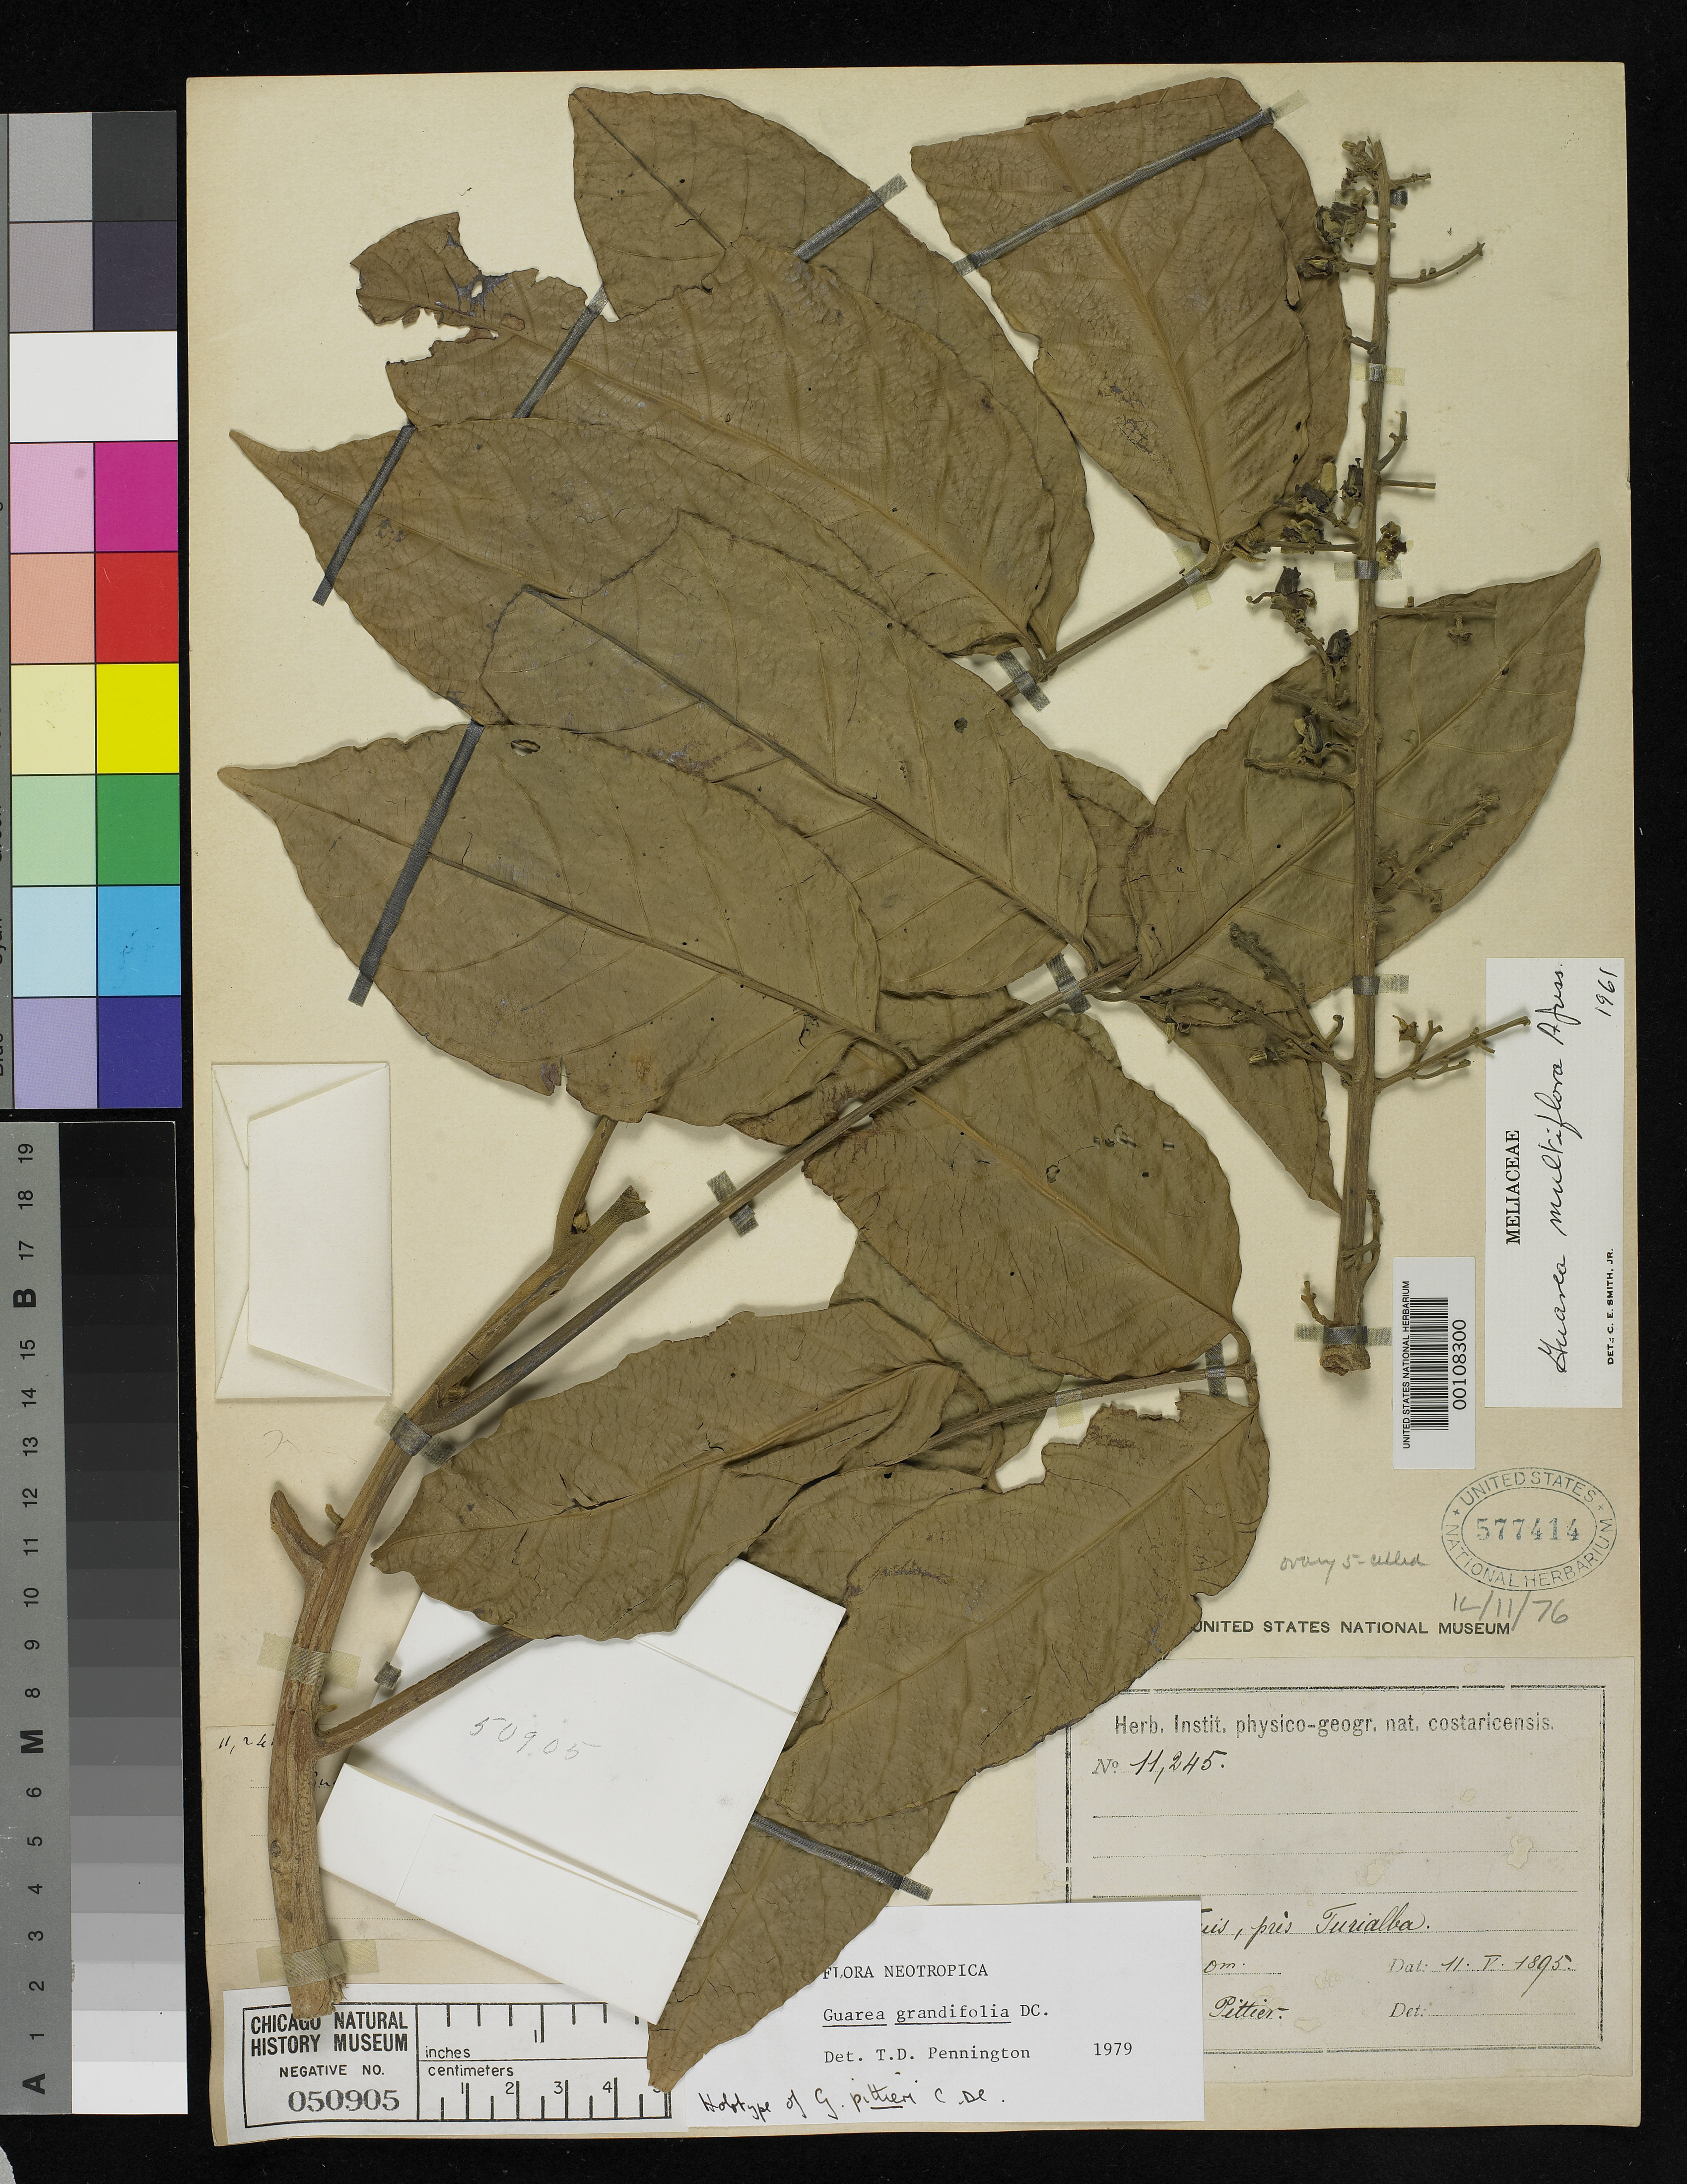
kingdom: Plantae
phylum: Tracheophyta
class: Magnoliopsida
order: Sapindales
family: Meliaceae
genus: Guarea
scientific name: Guarea pittieri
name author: C. DC.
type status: Holotype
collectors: H. F. Pittier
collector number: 11245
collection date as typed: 11 May 1895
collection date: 1895-05-11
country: Costa Rica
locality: Tuis, near Turrialba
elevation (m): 620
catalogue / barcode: US 577414